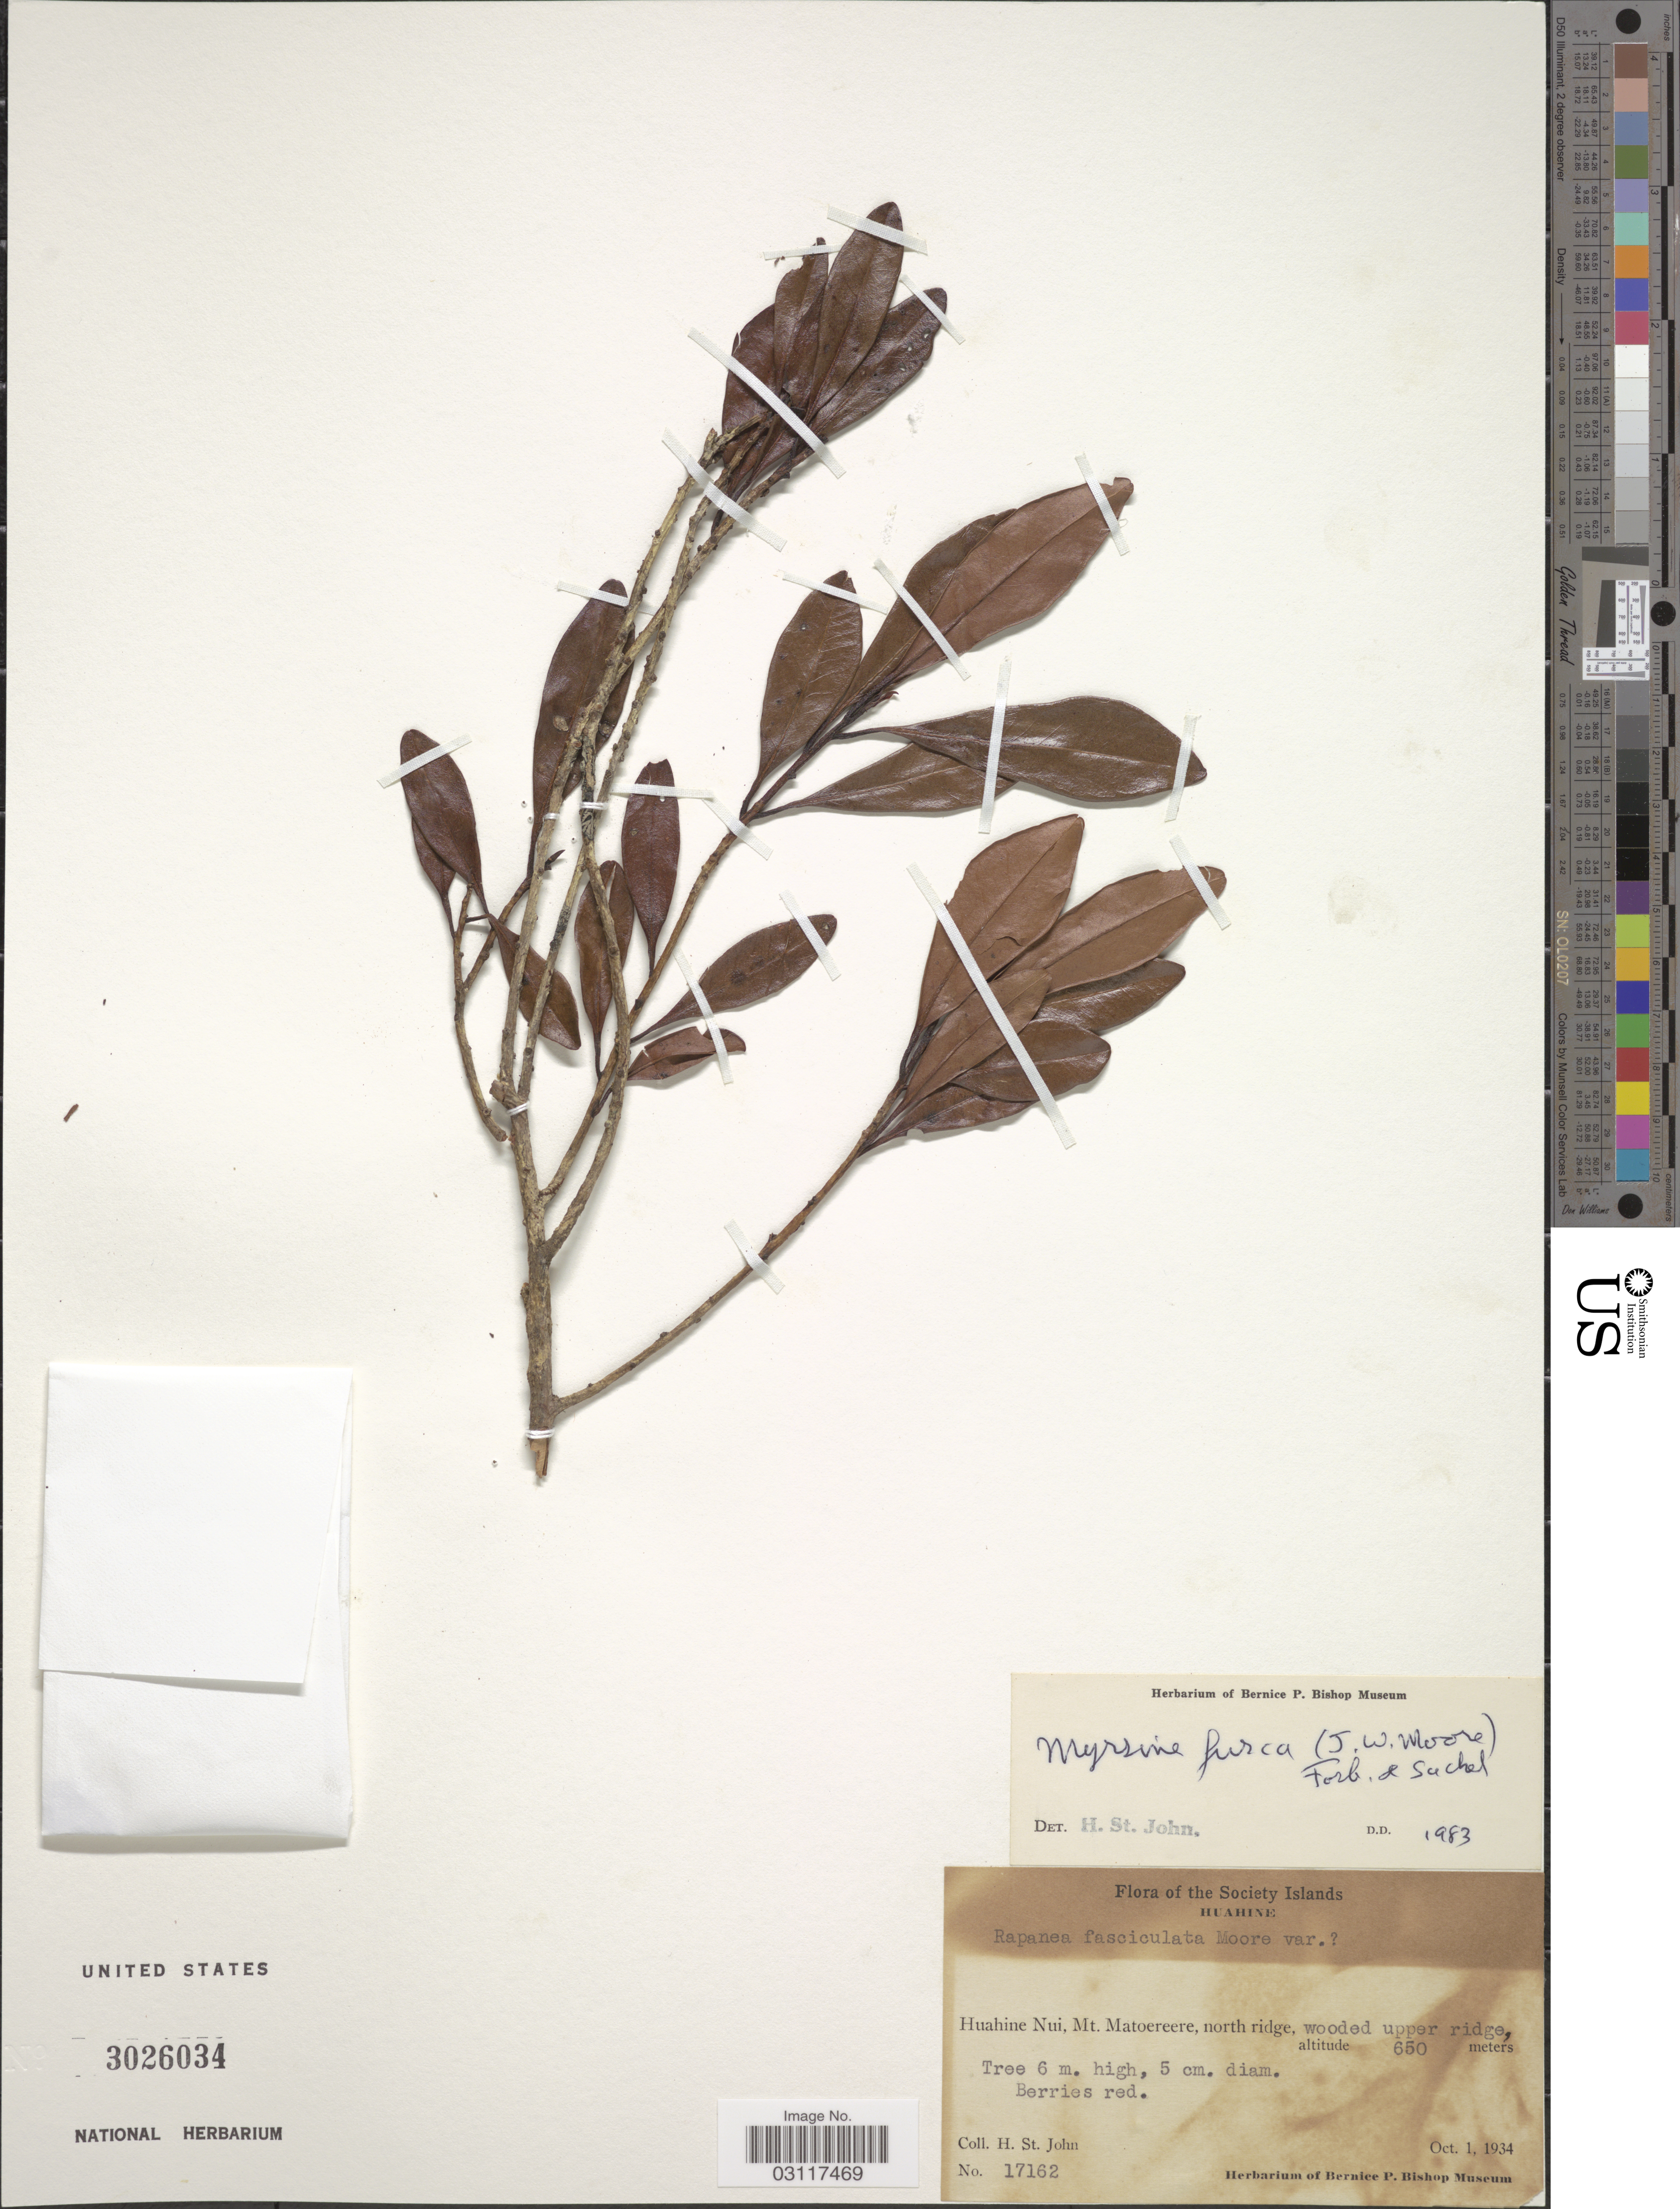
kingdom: Plantae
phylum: Tracheophyta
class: Magnoliopsida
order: Ericales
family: Primulaceae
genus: Myrsine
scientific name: Myrsine fusca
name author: (J.W. Moore) Fosberg & Sachet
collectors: H. St. John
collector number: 17162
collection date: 1934-10-01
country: French Polynesia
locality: The Society Islands, Huahine, Huahine Nui, Mt. Matoereere, north ridge, wooded upper ridge.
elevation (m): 650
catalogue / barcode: US 3026034